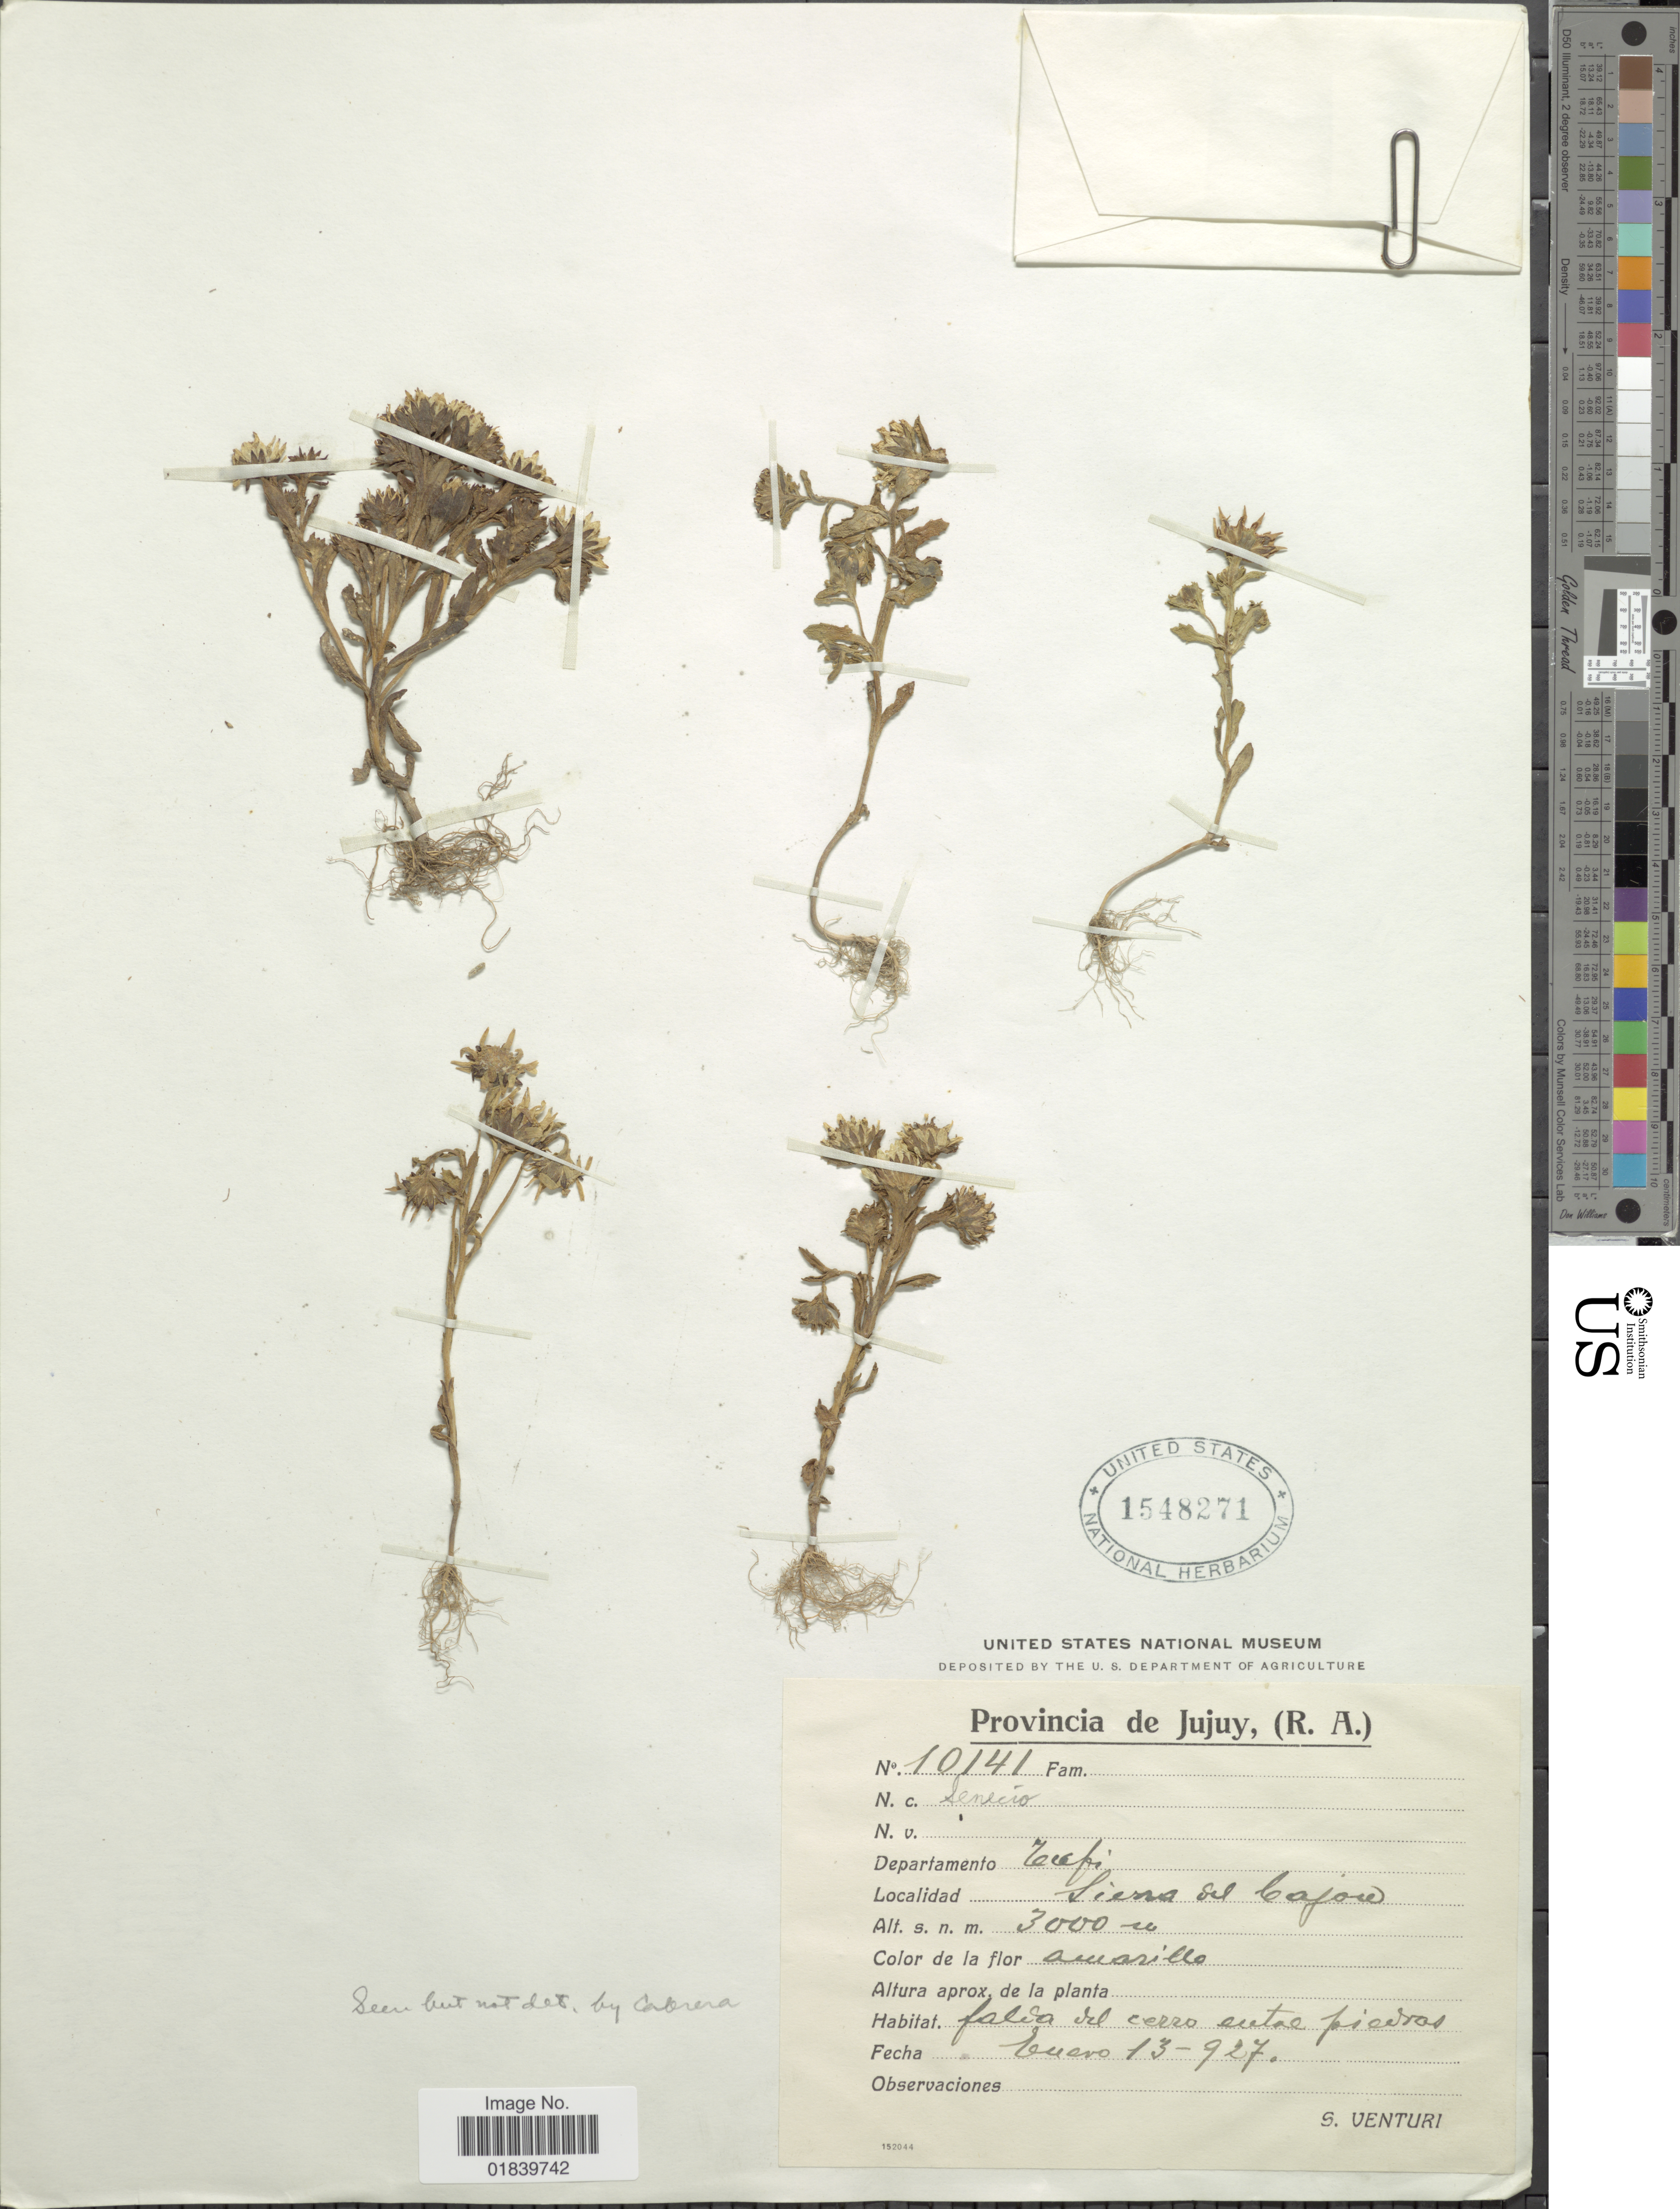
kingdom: Plantae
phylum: Tracheophyta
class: Magnoliopsida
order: Asterales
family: Asteraceae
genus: Senecio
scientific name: Senecio sp.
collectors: S. Venturi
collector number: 10141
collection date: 1927-01-13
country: Argentina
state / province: Jujuy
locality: Provincia de Jujuy, (R. A). Departamento Tafi, Sierra del Cajou,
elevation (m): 3000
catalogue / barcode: US 1548271